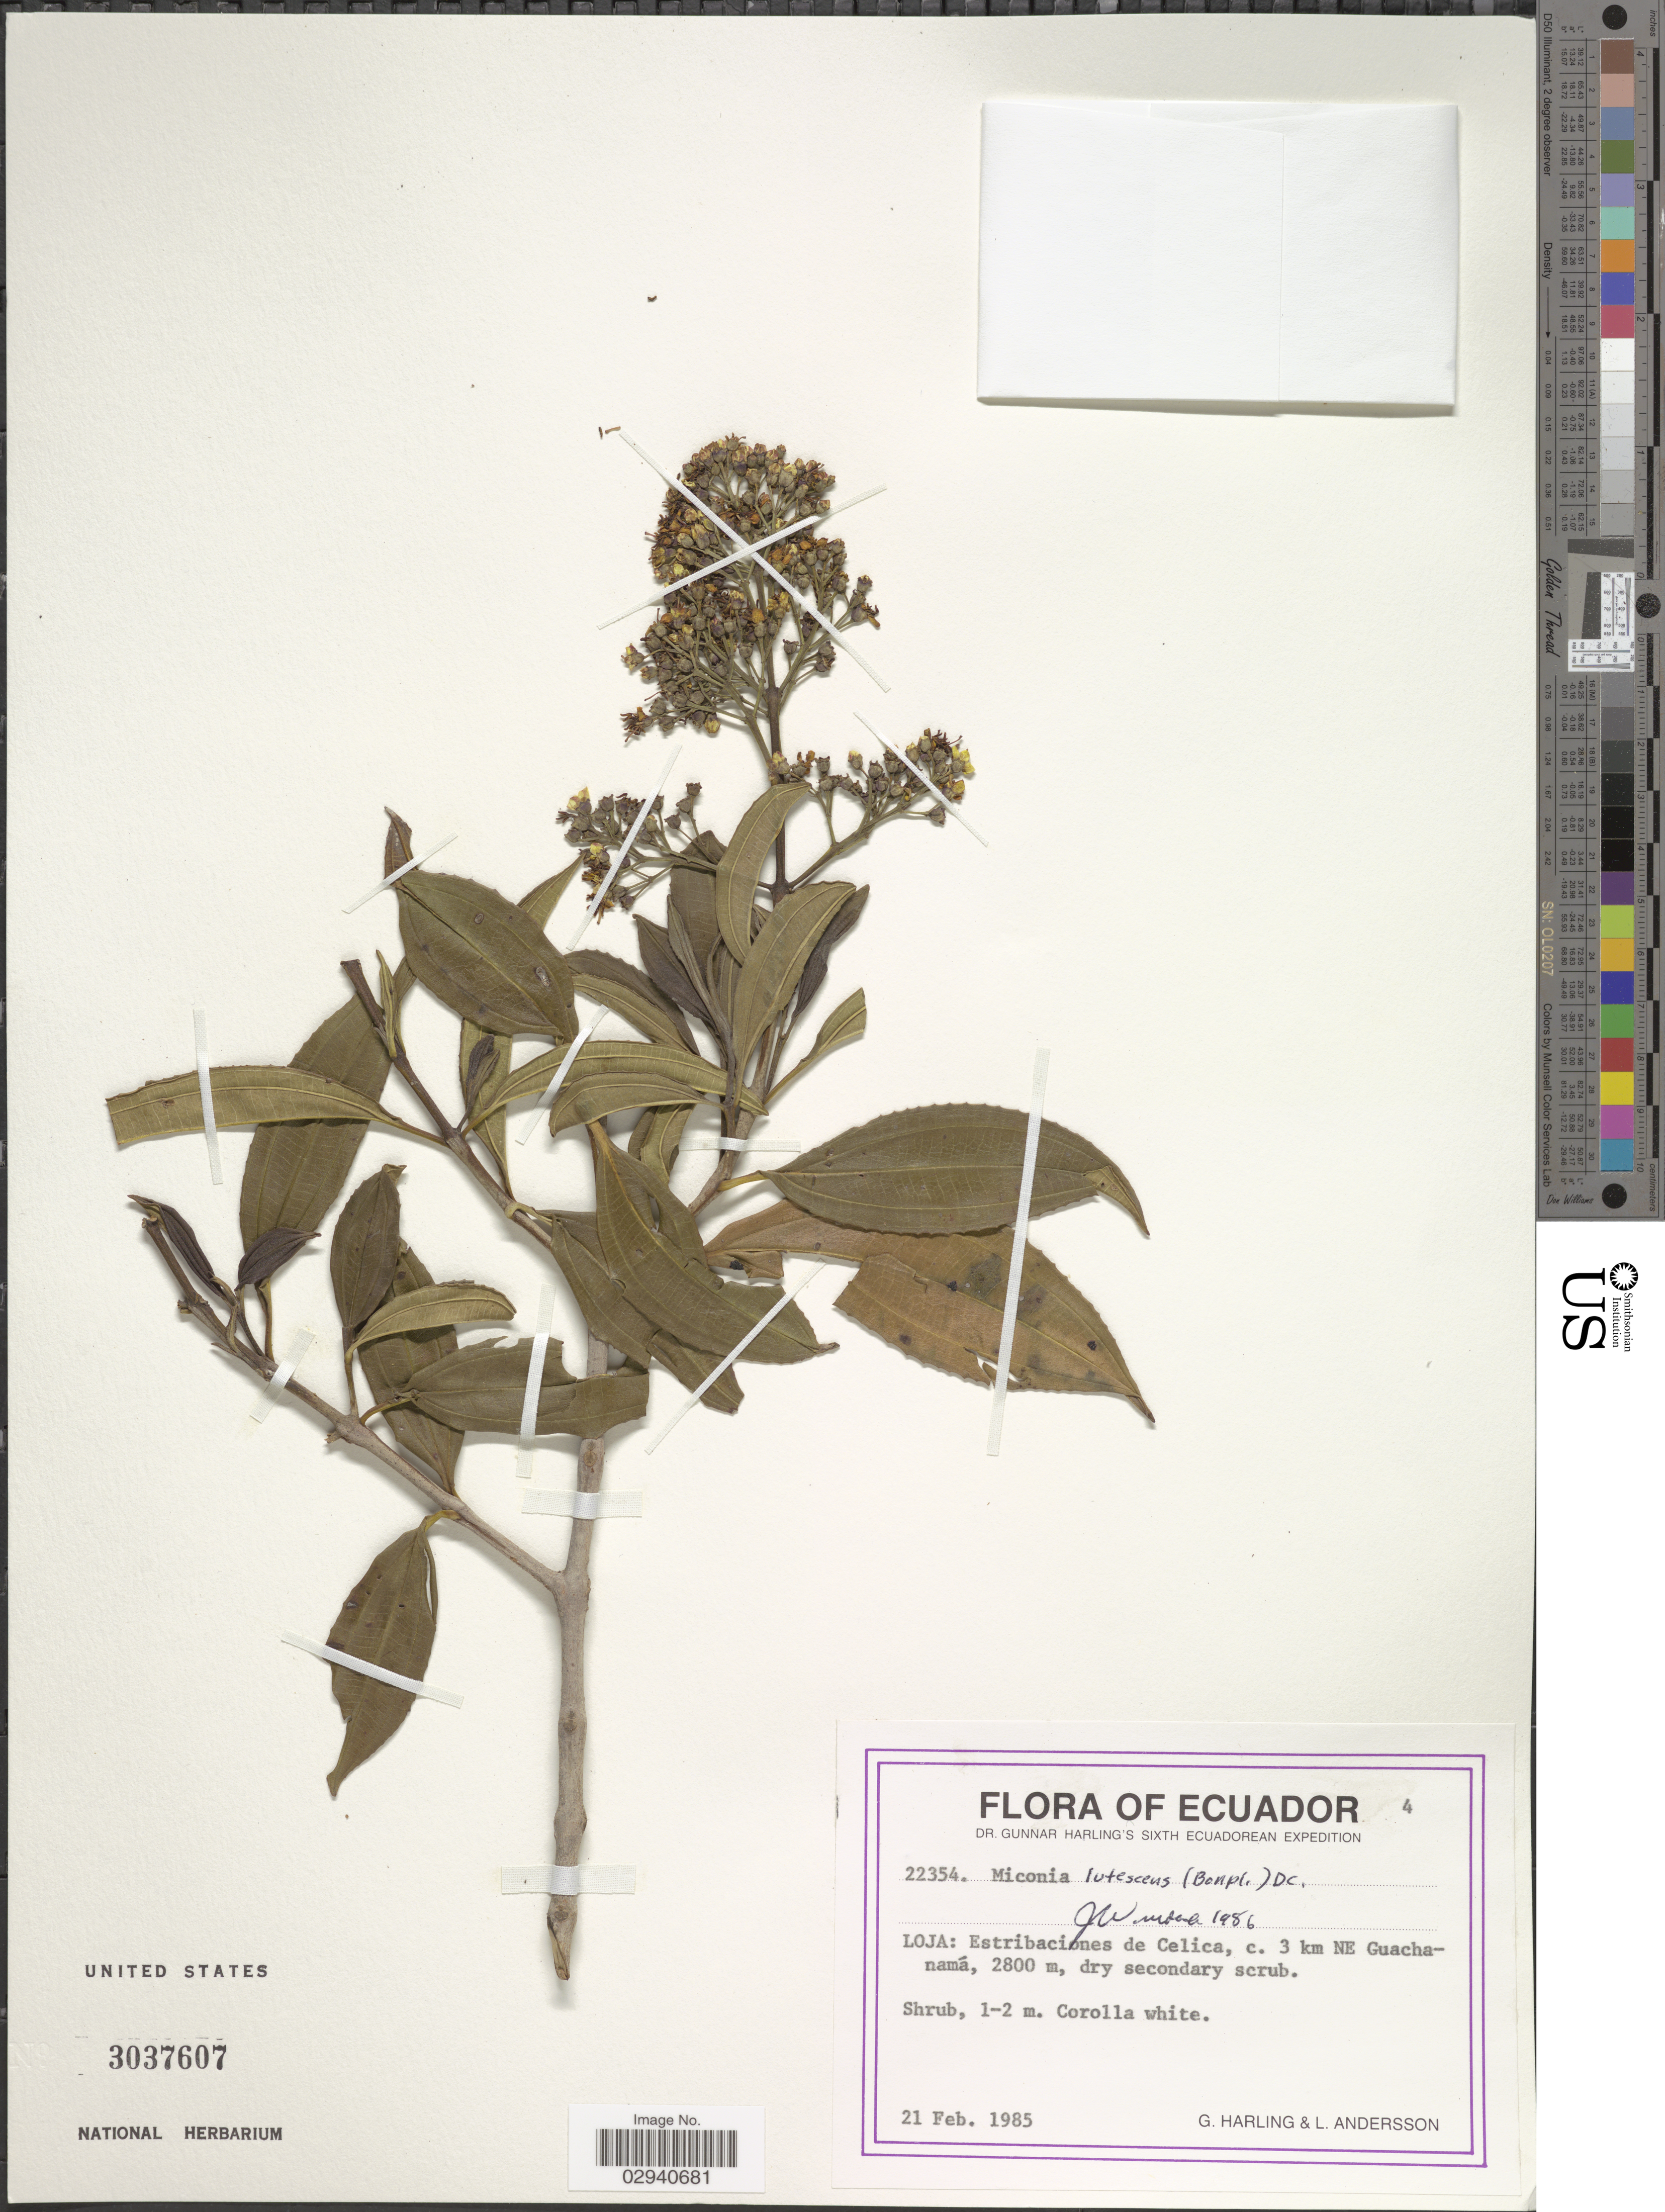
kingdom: Plantae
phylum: Tracheophyta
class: Magnoliopsida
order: Myrtales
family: Melastomataceae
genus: Miconia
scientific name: Miconia lutescens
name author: (Bonpl.) DC.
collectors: G. Harling & L. Andersson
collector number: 22354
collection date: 1985-02-21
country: Ecuador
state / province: Loja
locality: Estribaciones de Celica, c. 3 km NE Guachanamá.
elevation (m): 2800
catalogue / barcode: US 3037607